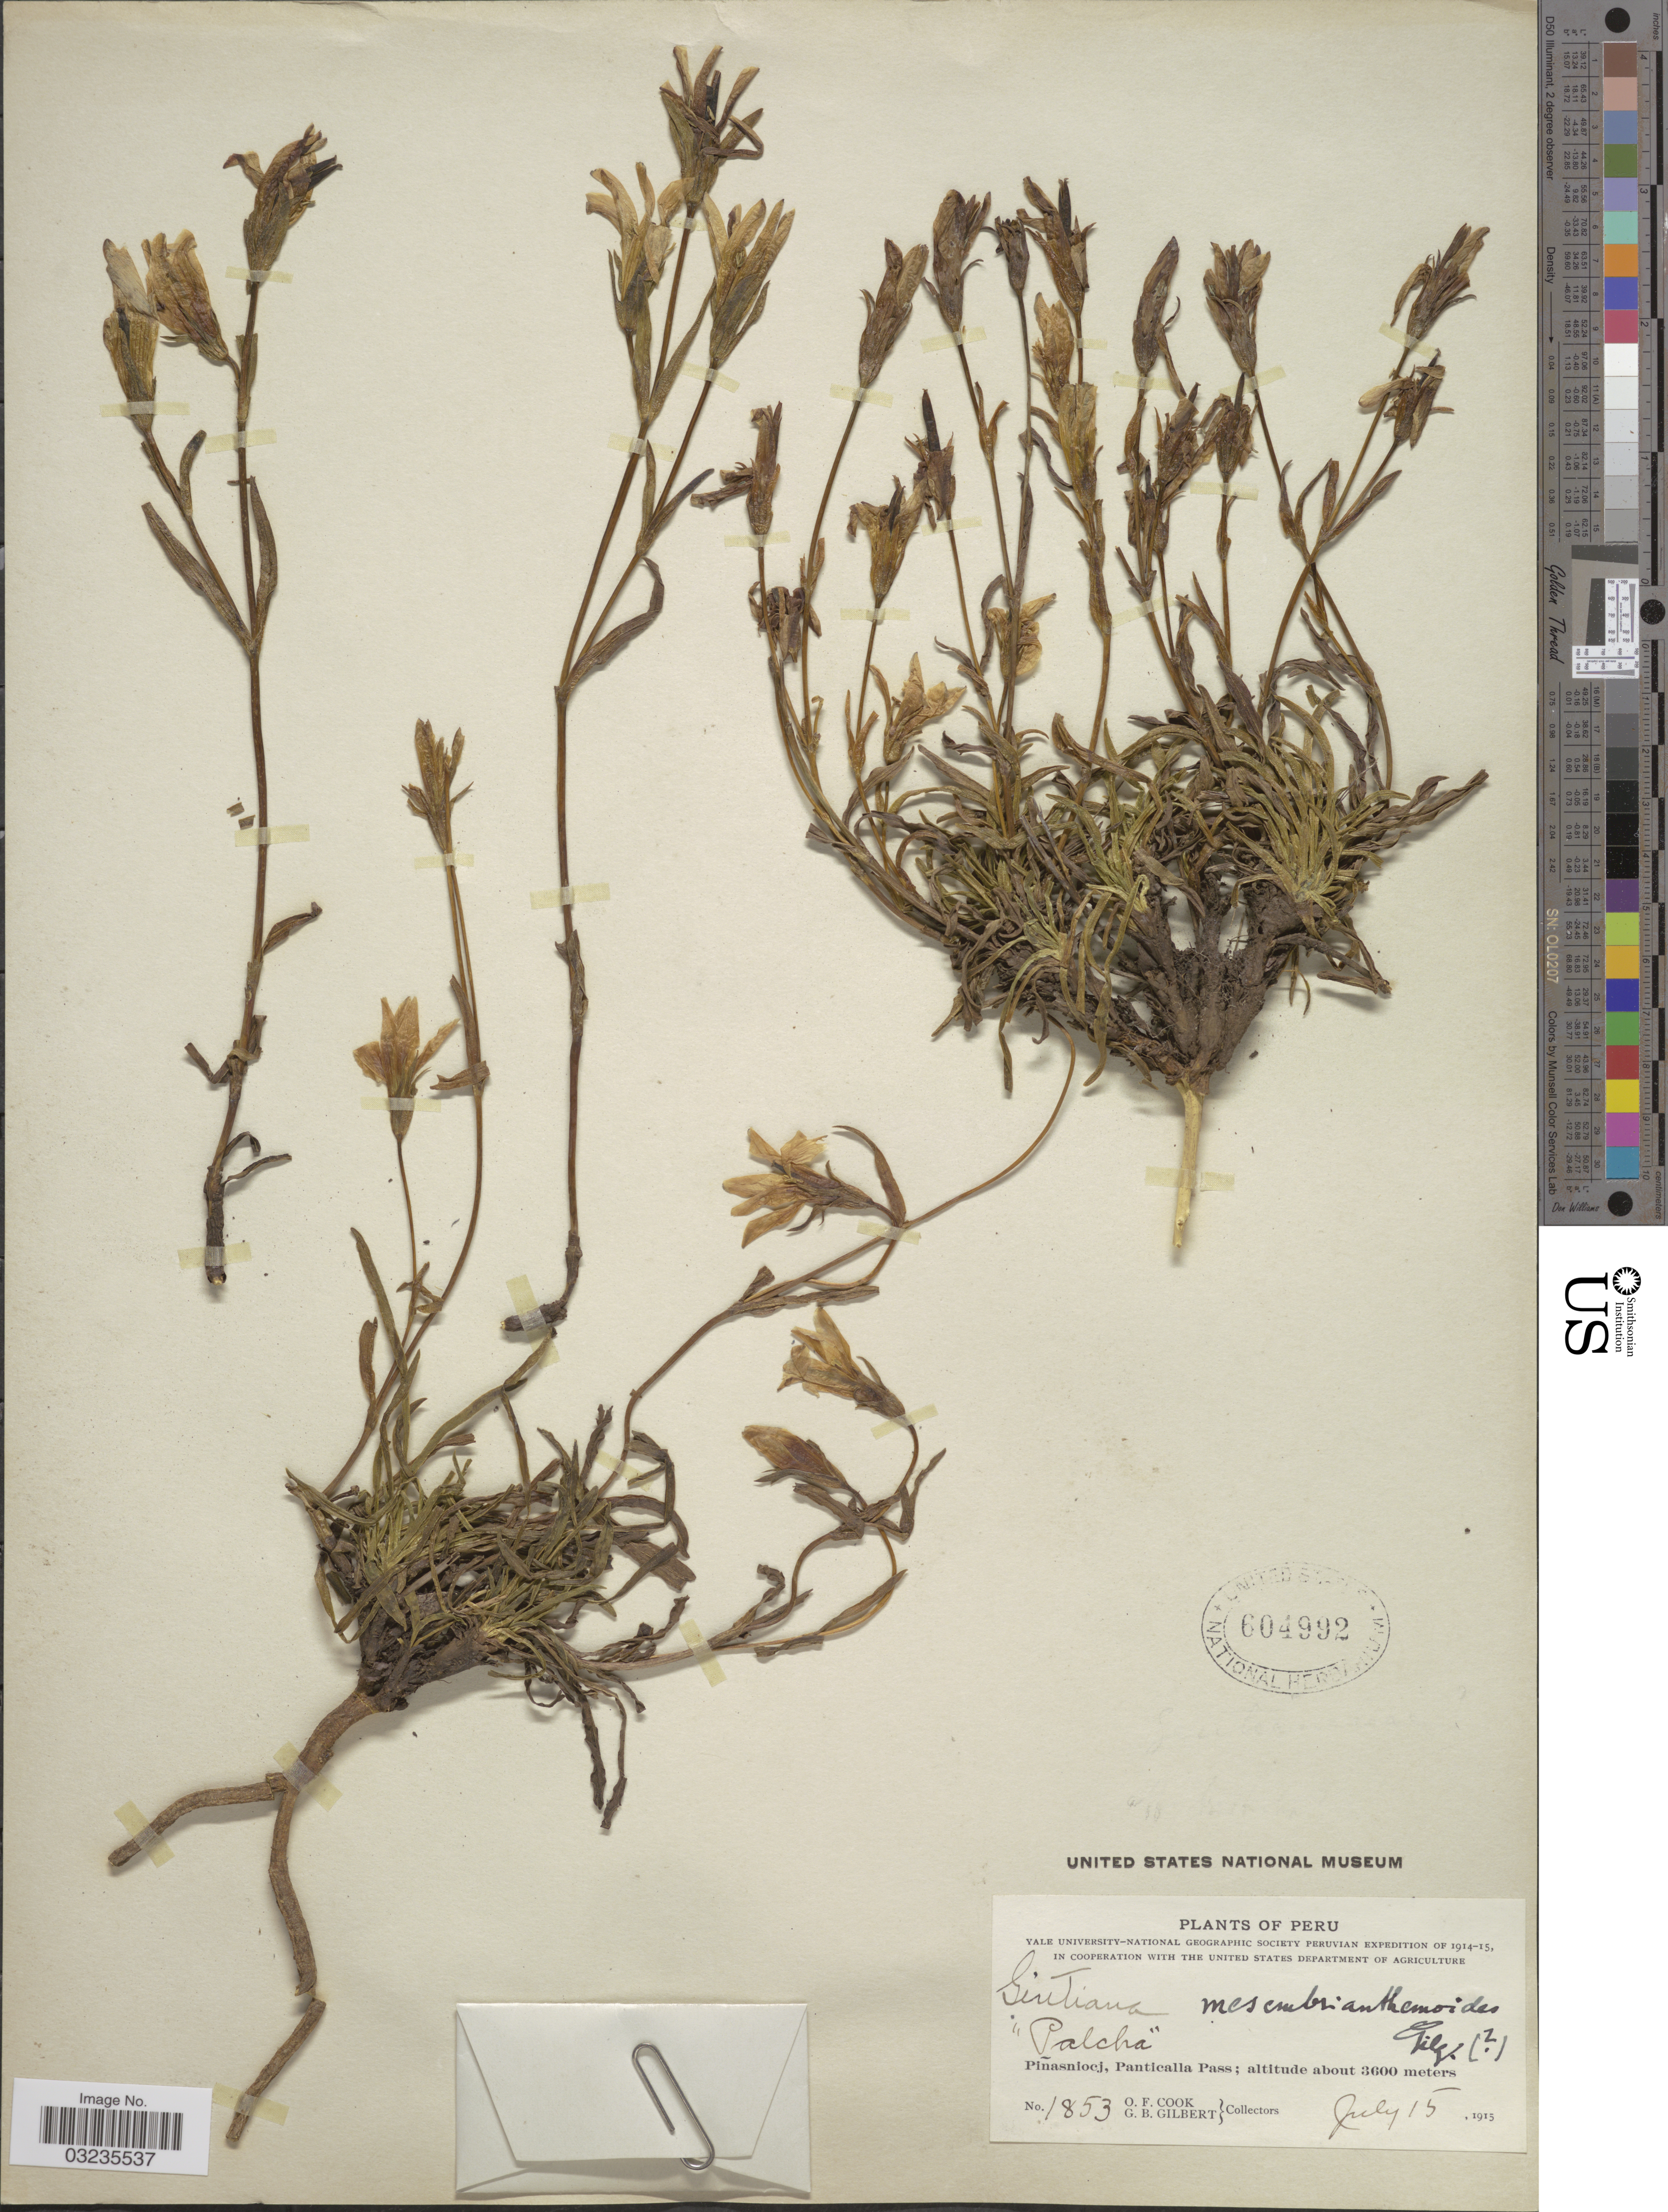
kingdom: Plantae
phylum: Tracheophyta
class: Magnoliopsida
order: Gentianales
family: Gentianaceae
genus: Gentiana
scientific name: Gentiana mesembrianthemoides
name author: Gilg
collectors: O. F. Cook & G. B. Gilbert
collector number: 1853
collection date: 1915-07-15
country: Peru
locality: Piñasniocj, Panticalla Pass.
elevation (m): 3600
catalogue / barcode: US 604992